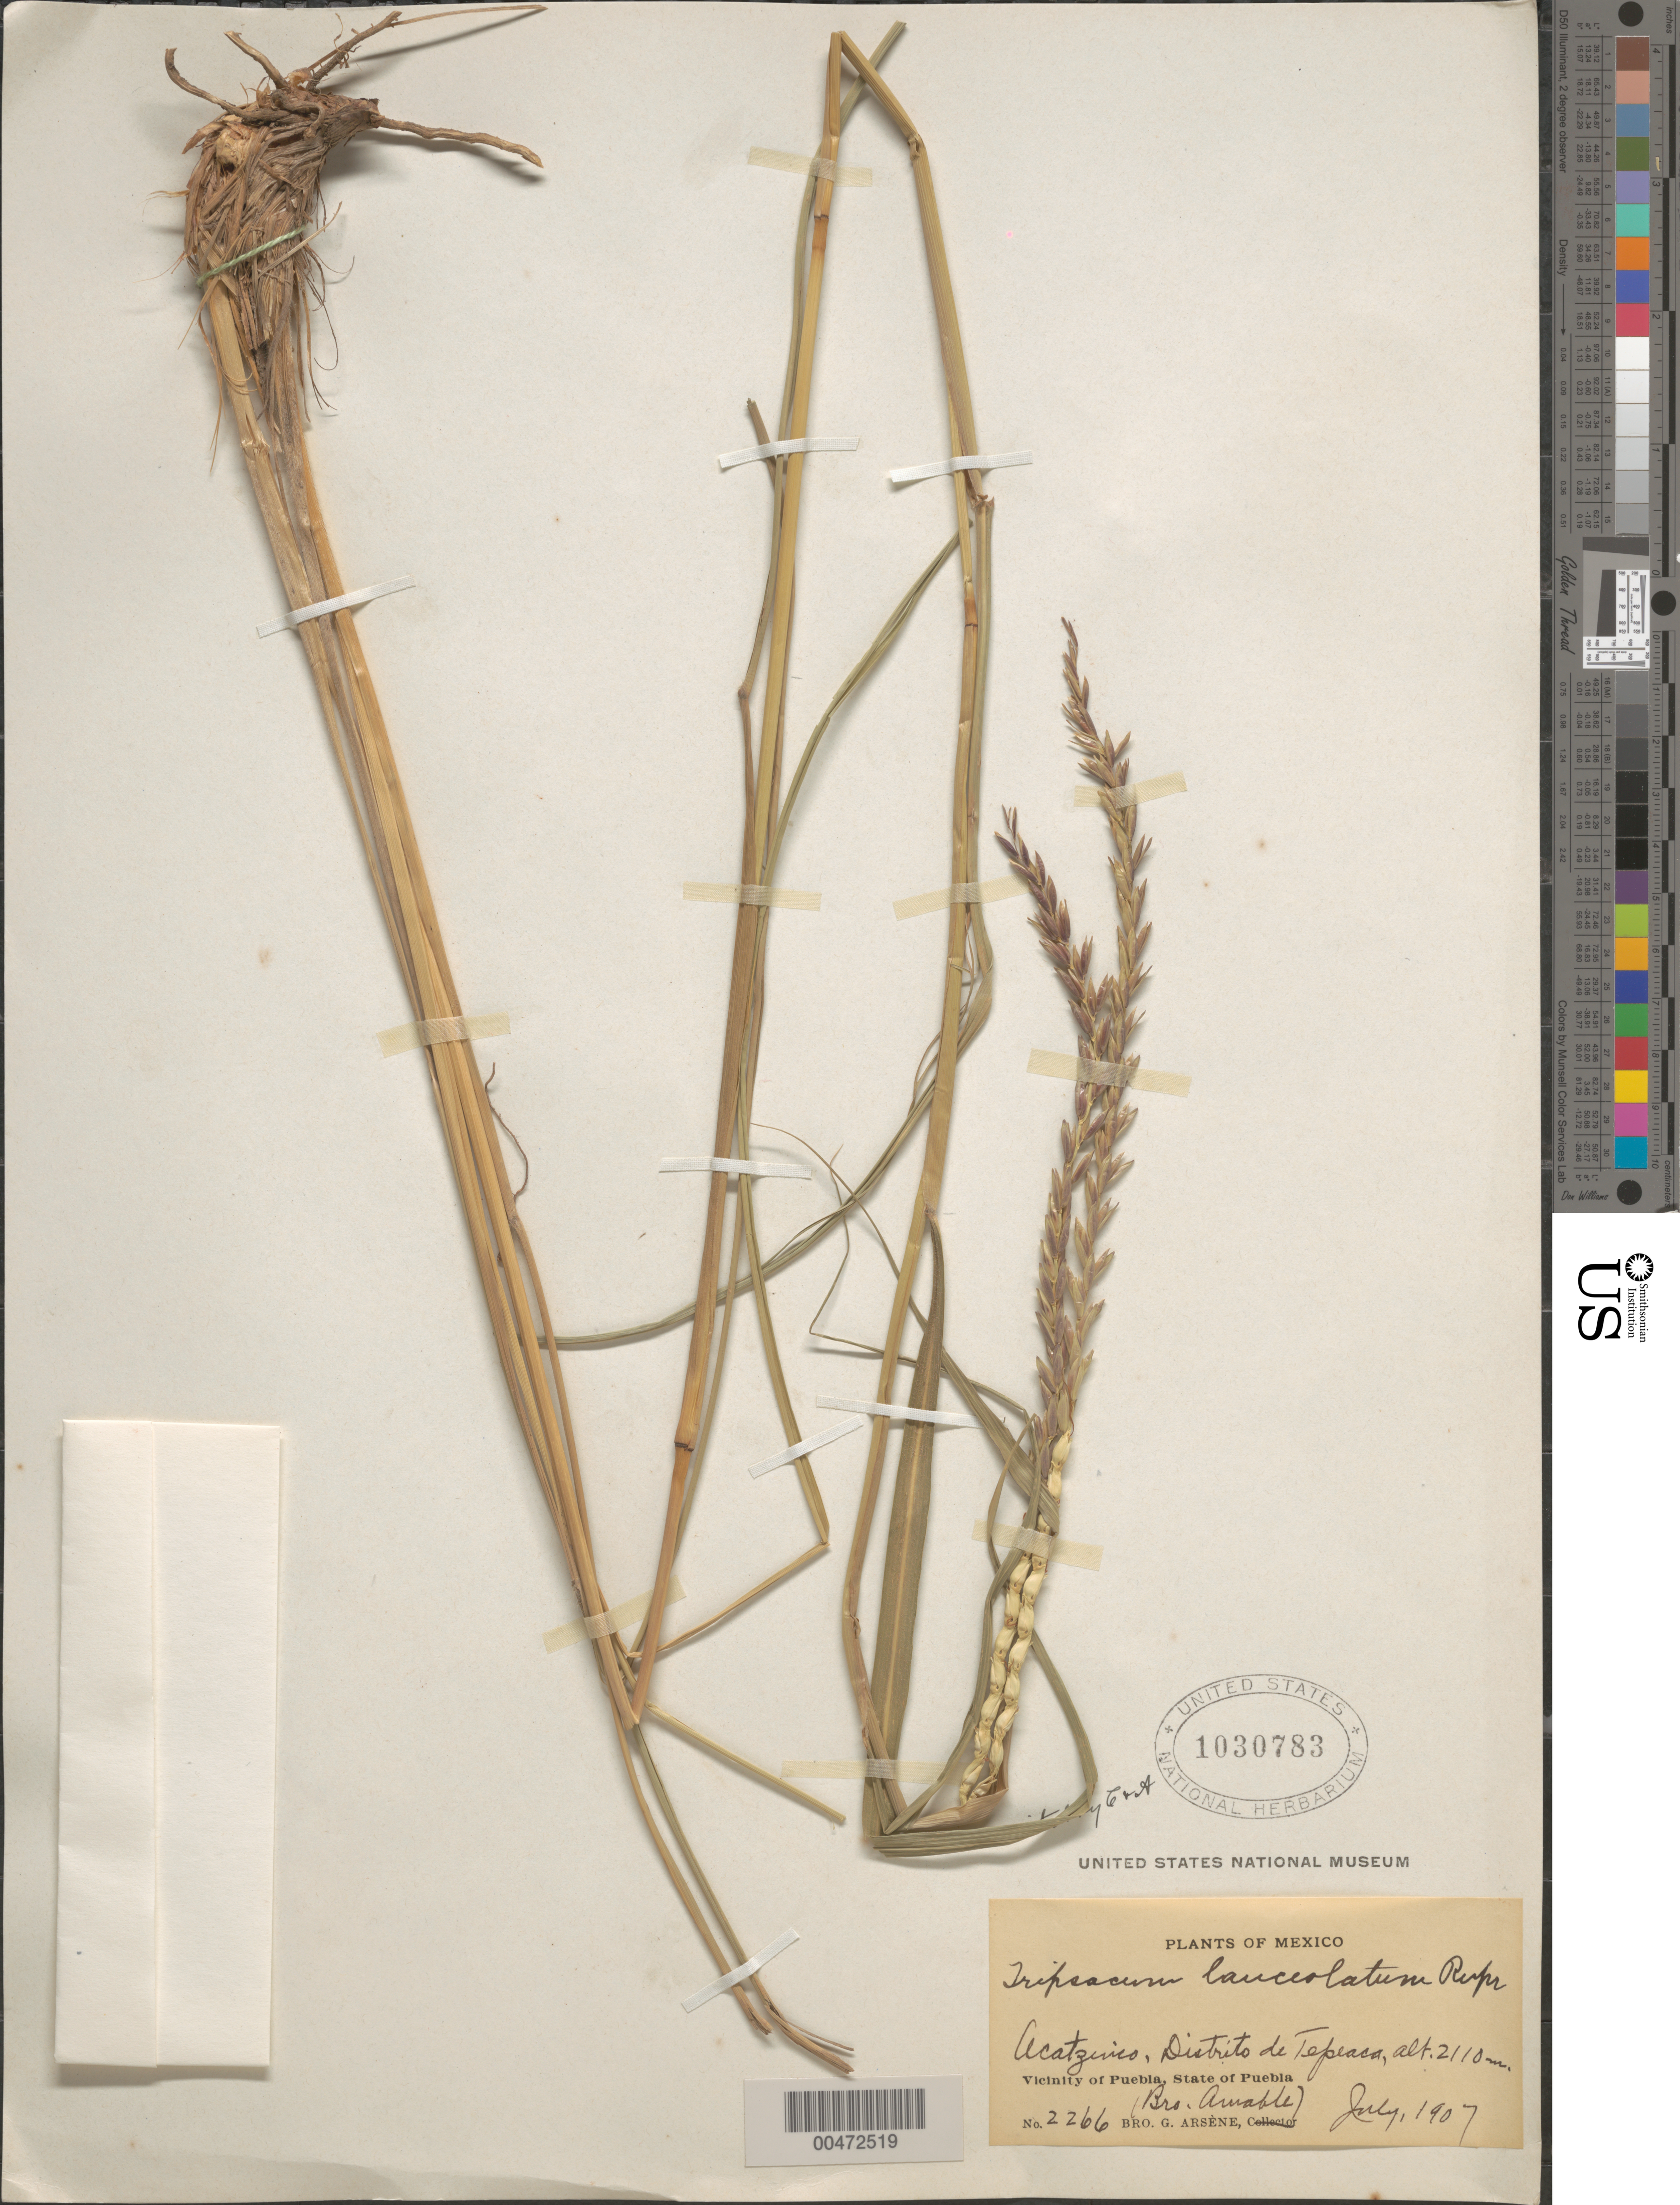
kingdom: Plantae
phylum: Tracheophyta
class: Liliopsida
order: Poales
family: Poaceae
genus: Tripsacum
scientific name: Tripsacum lanceolatum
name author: Rupr. ex E. Fourn.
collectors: B. Amable & Bro. G. Arsène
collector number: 2266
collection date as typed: Jul 1907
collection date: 1907-07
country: Mexico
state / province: Puebla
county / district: Tepeaca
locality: Acatzinco, vicinity of Puebla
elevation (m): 2110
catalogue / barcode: US 1030783